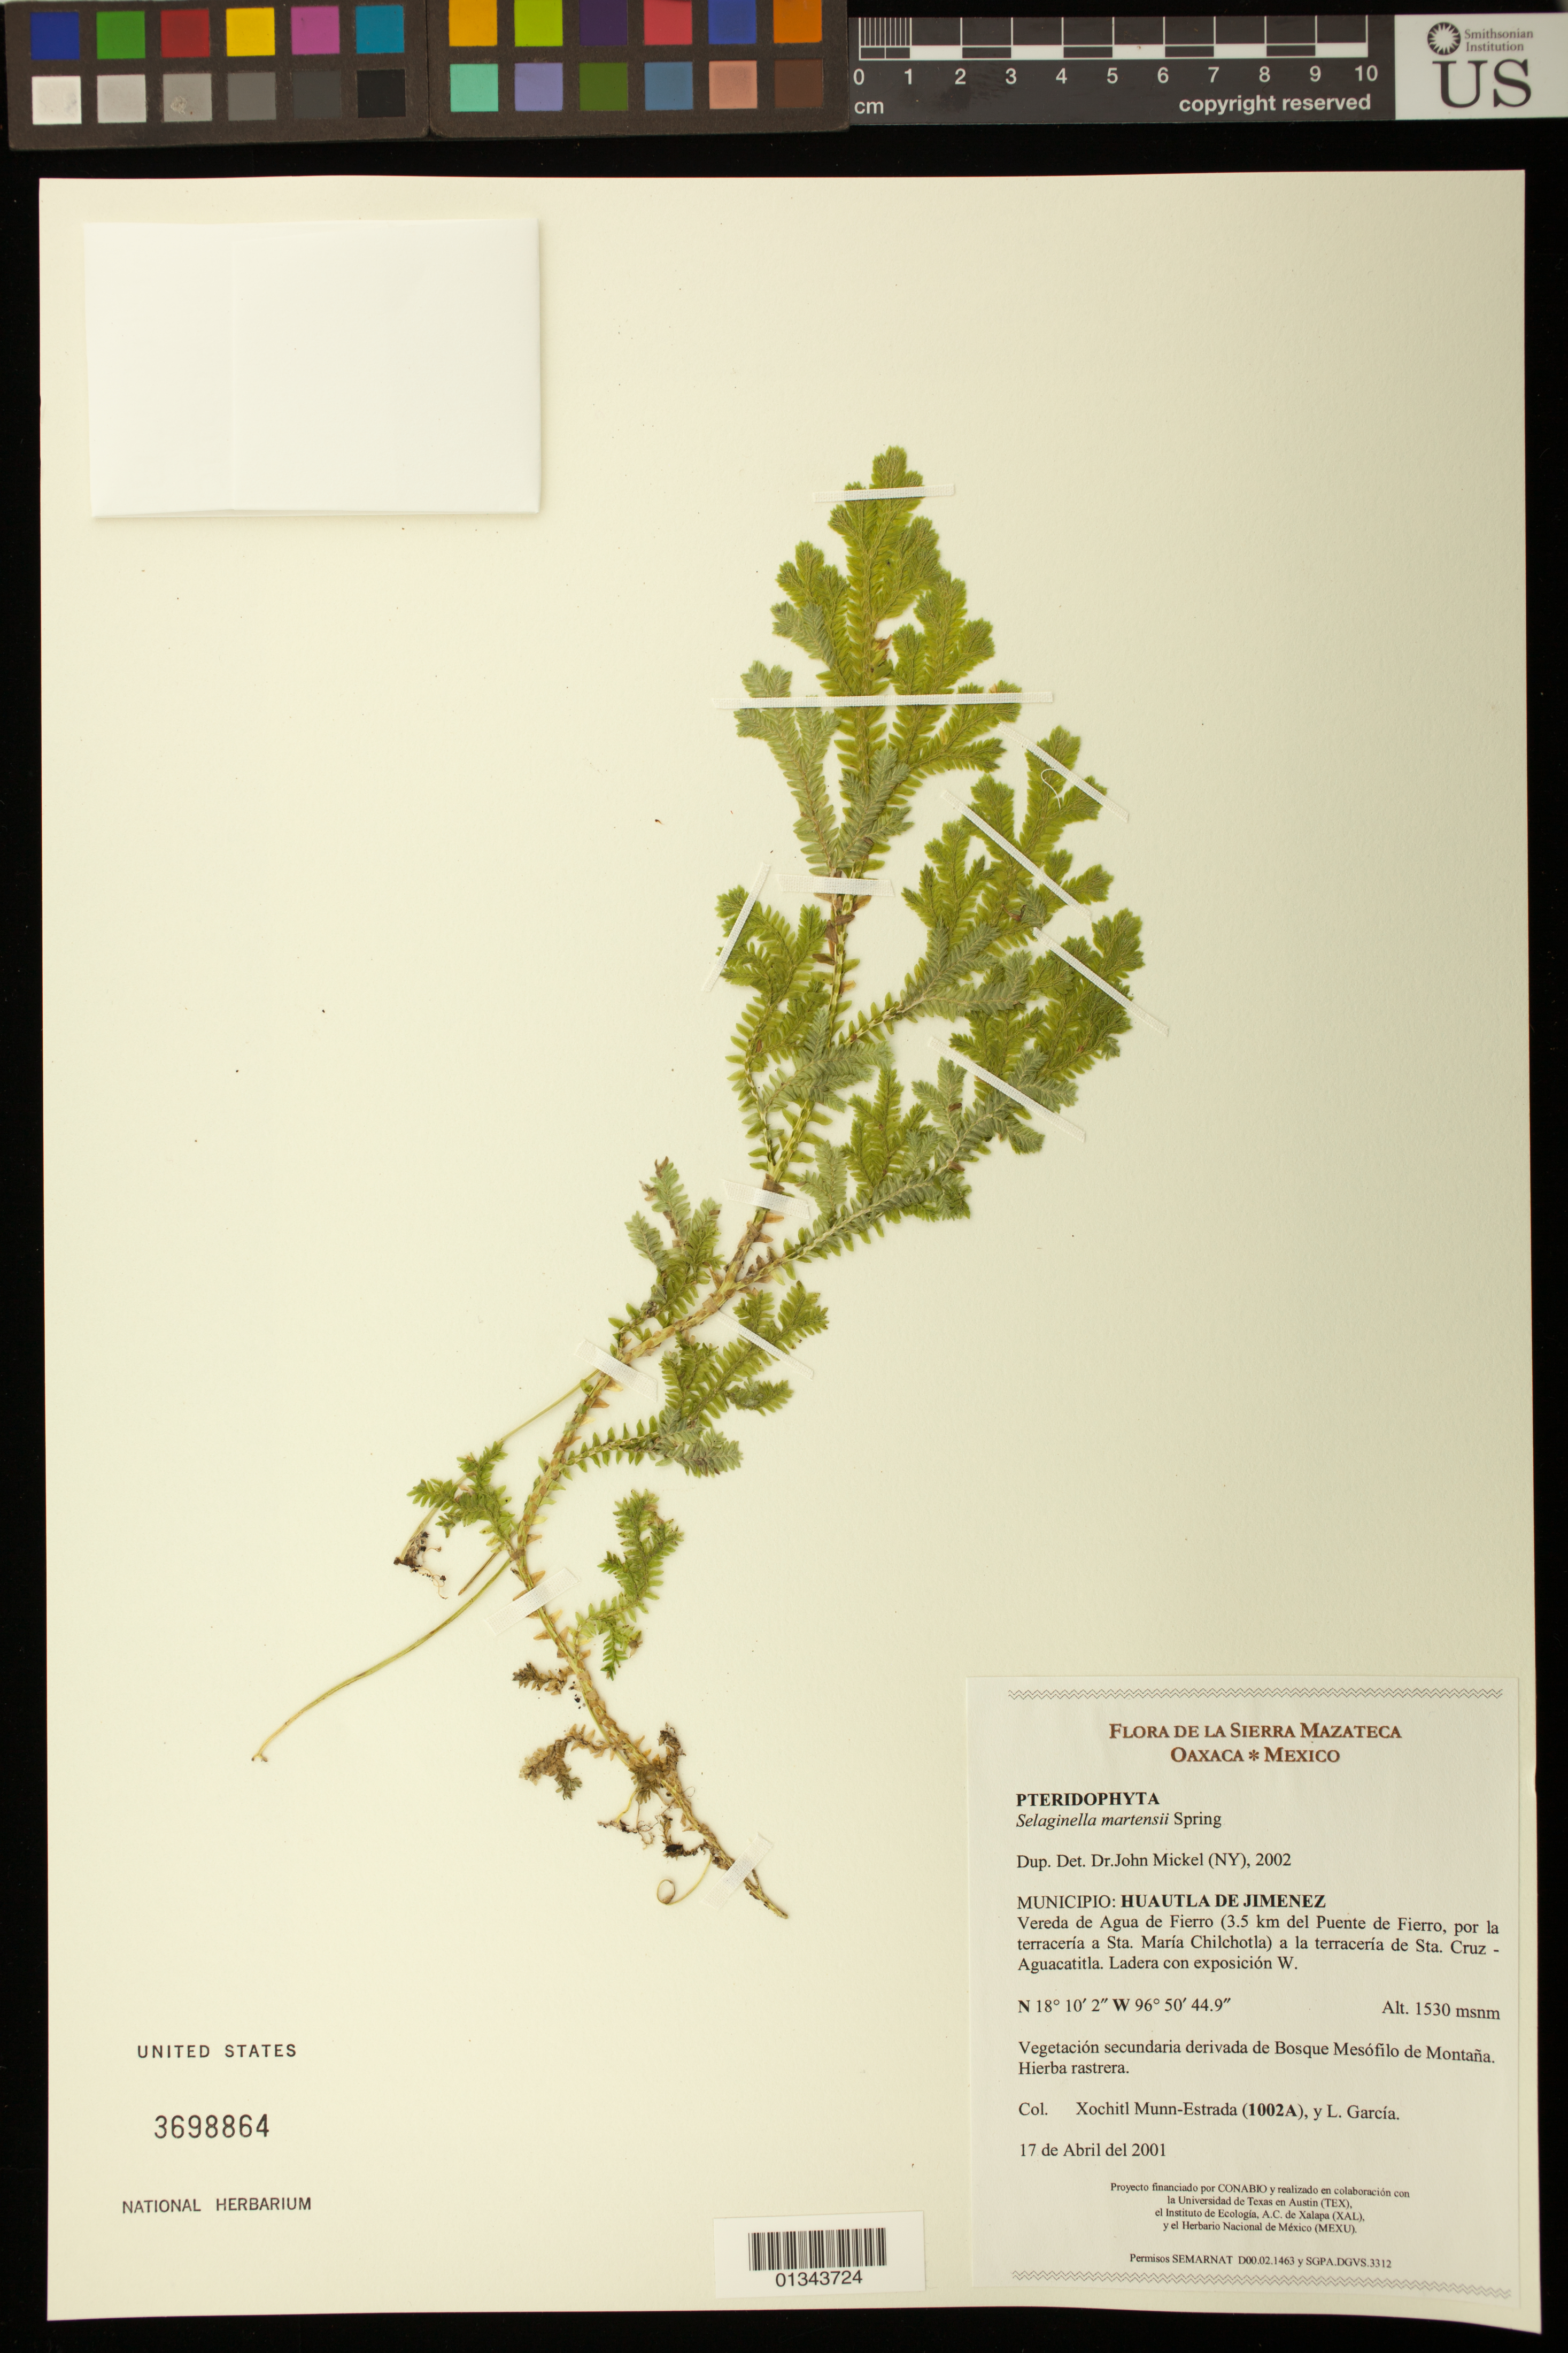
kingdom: Plantae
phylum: Tracheophyta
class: Lycopodiopsida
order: Selaginellales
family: Selaginellaceae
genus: Selaginella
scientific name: Selaginella martensii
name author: Spring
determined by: Mickel, J. T., (NY), New York Botanical Garden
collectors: X. Munn-Estrada & L. Garcia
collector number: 1002A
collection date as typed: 17 de Abril del 2001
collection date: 2001-04-17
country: Mexico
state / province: Oaxaca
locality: Huautla de Jimenez, Vereda de Agua de Fierro (3.5 km del Puente de Fierro, por la terraceria a Sta. Maria Chilchotla) a la terraceria de Sta. Cruz-Aguacatitla. Ladera con exposicion W.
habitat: Vegetacion secundaria derivada de Bosque Mesofilo de Montana. Hierba rastrera.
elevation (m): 1530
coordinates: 18 10 02 N, 96 50 44.9 W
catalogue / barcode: US 3698864